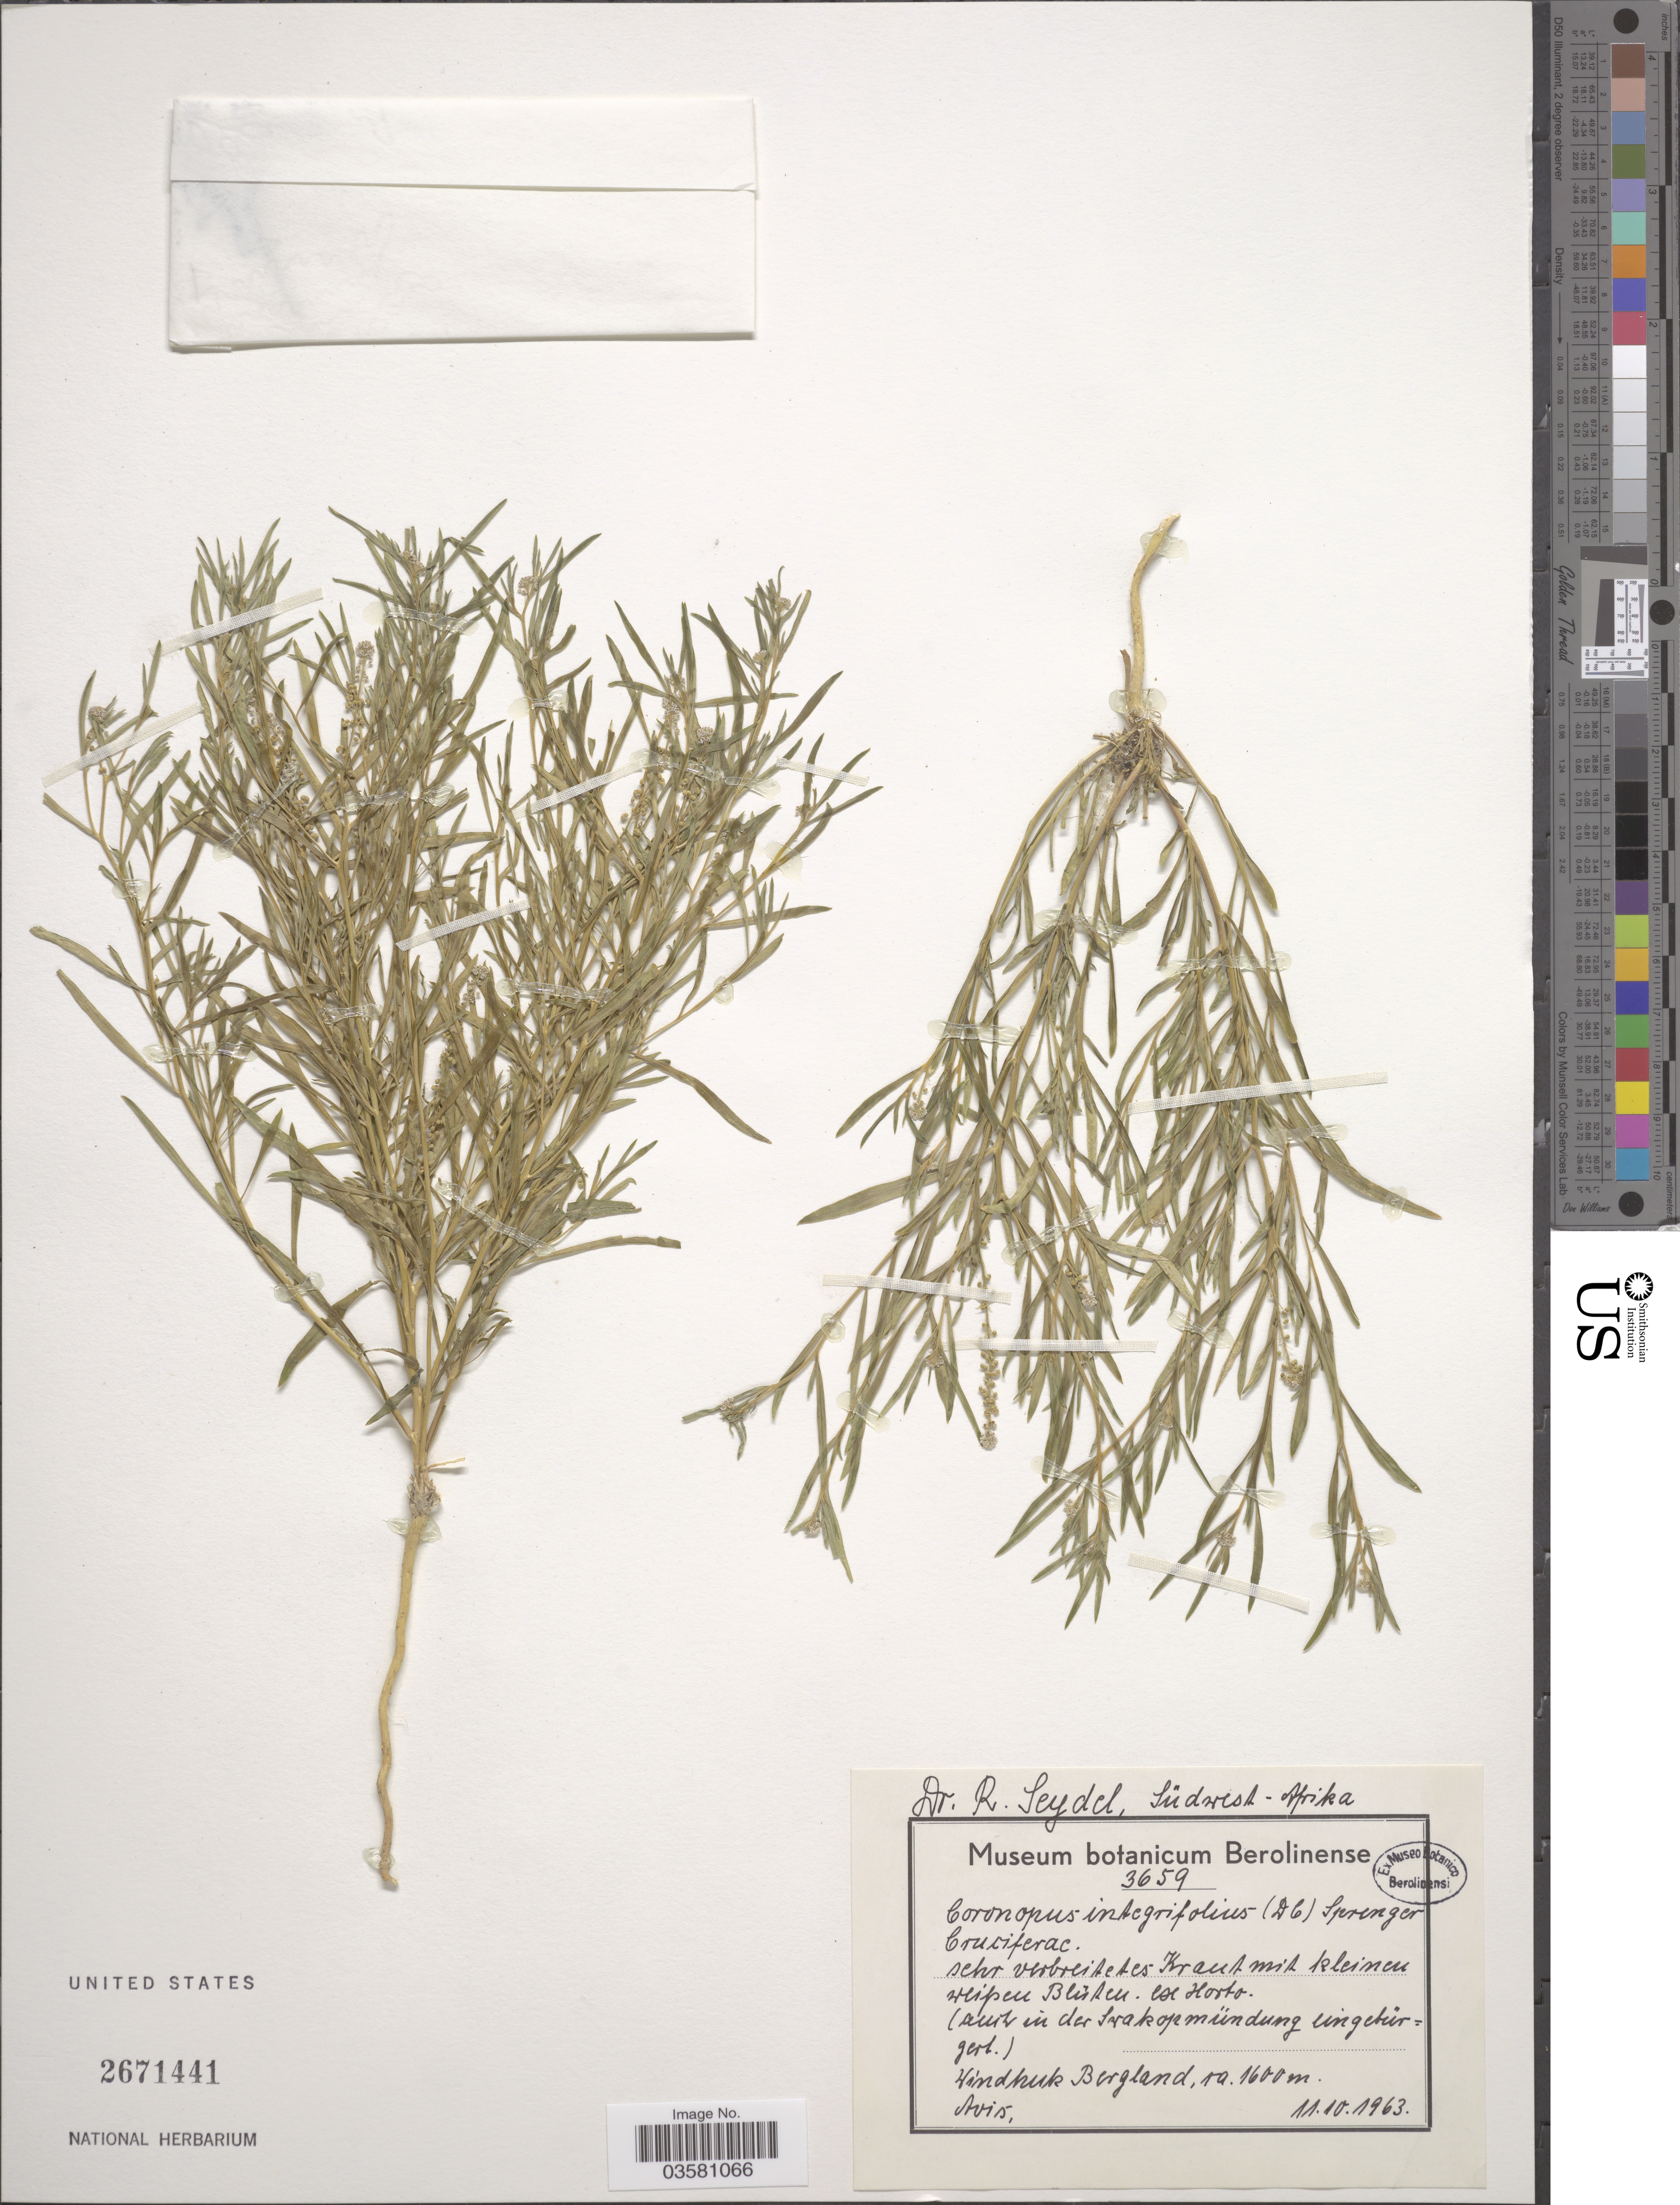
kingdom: Plantae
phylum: Tracheophyta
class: Magnoliopsida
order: Brassicales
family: Brassicaceae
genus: Lepidium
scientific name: Lepidium englerianum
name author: (Muschl.) Al-Shehbaz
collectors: R. Seydel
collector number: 3659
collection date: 1963-10-11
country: Namibia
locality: Südwest-Afrika. Windhuk Bergland, Avis.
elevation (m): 1600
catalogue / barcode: US 2671441